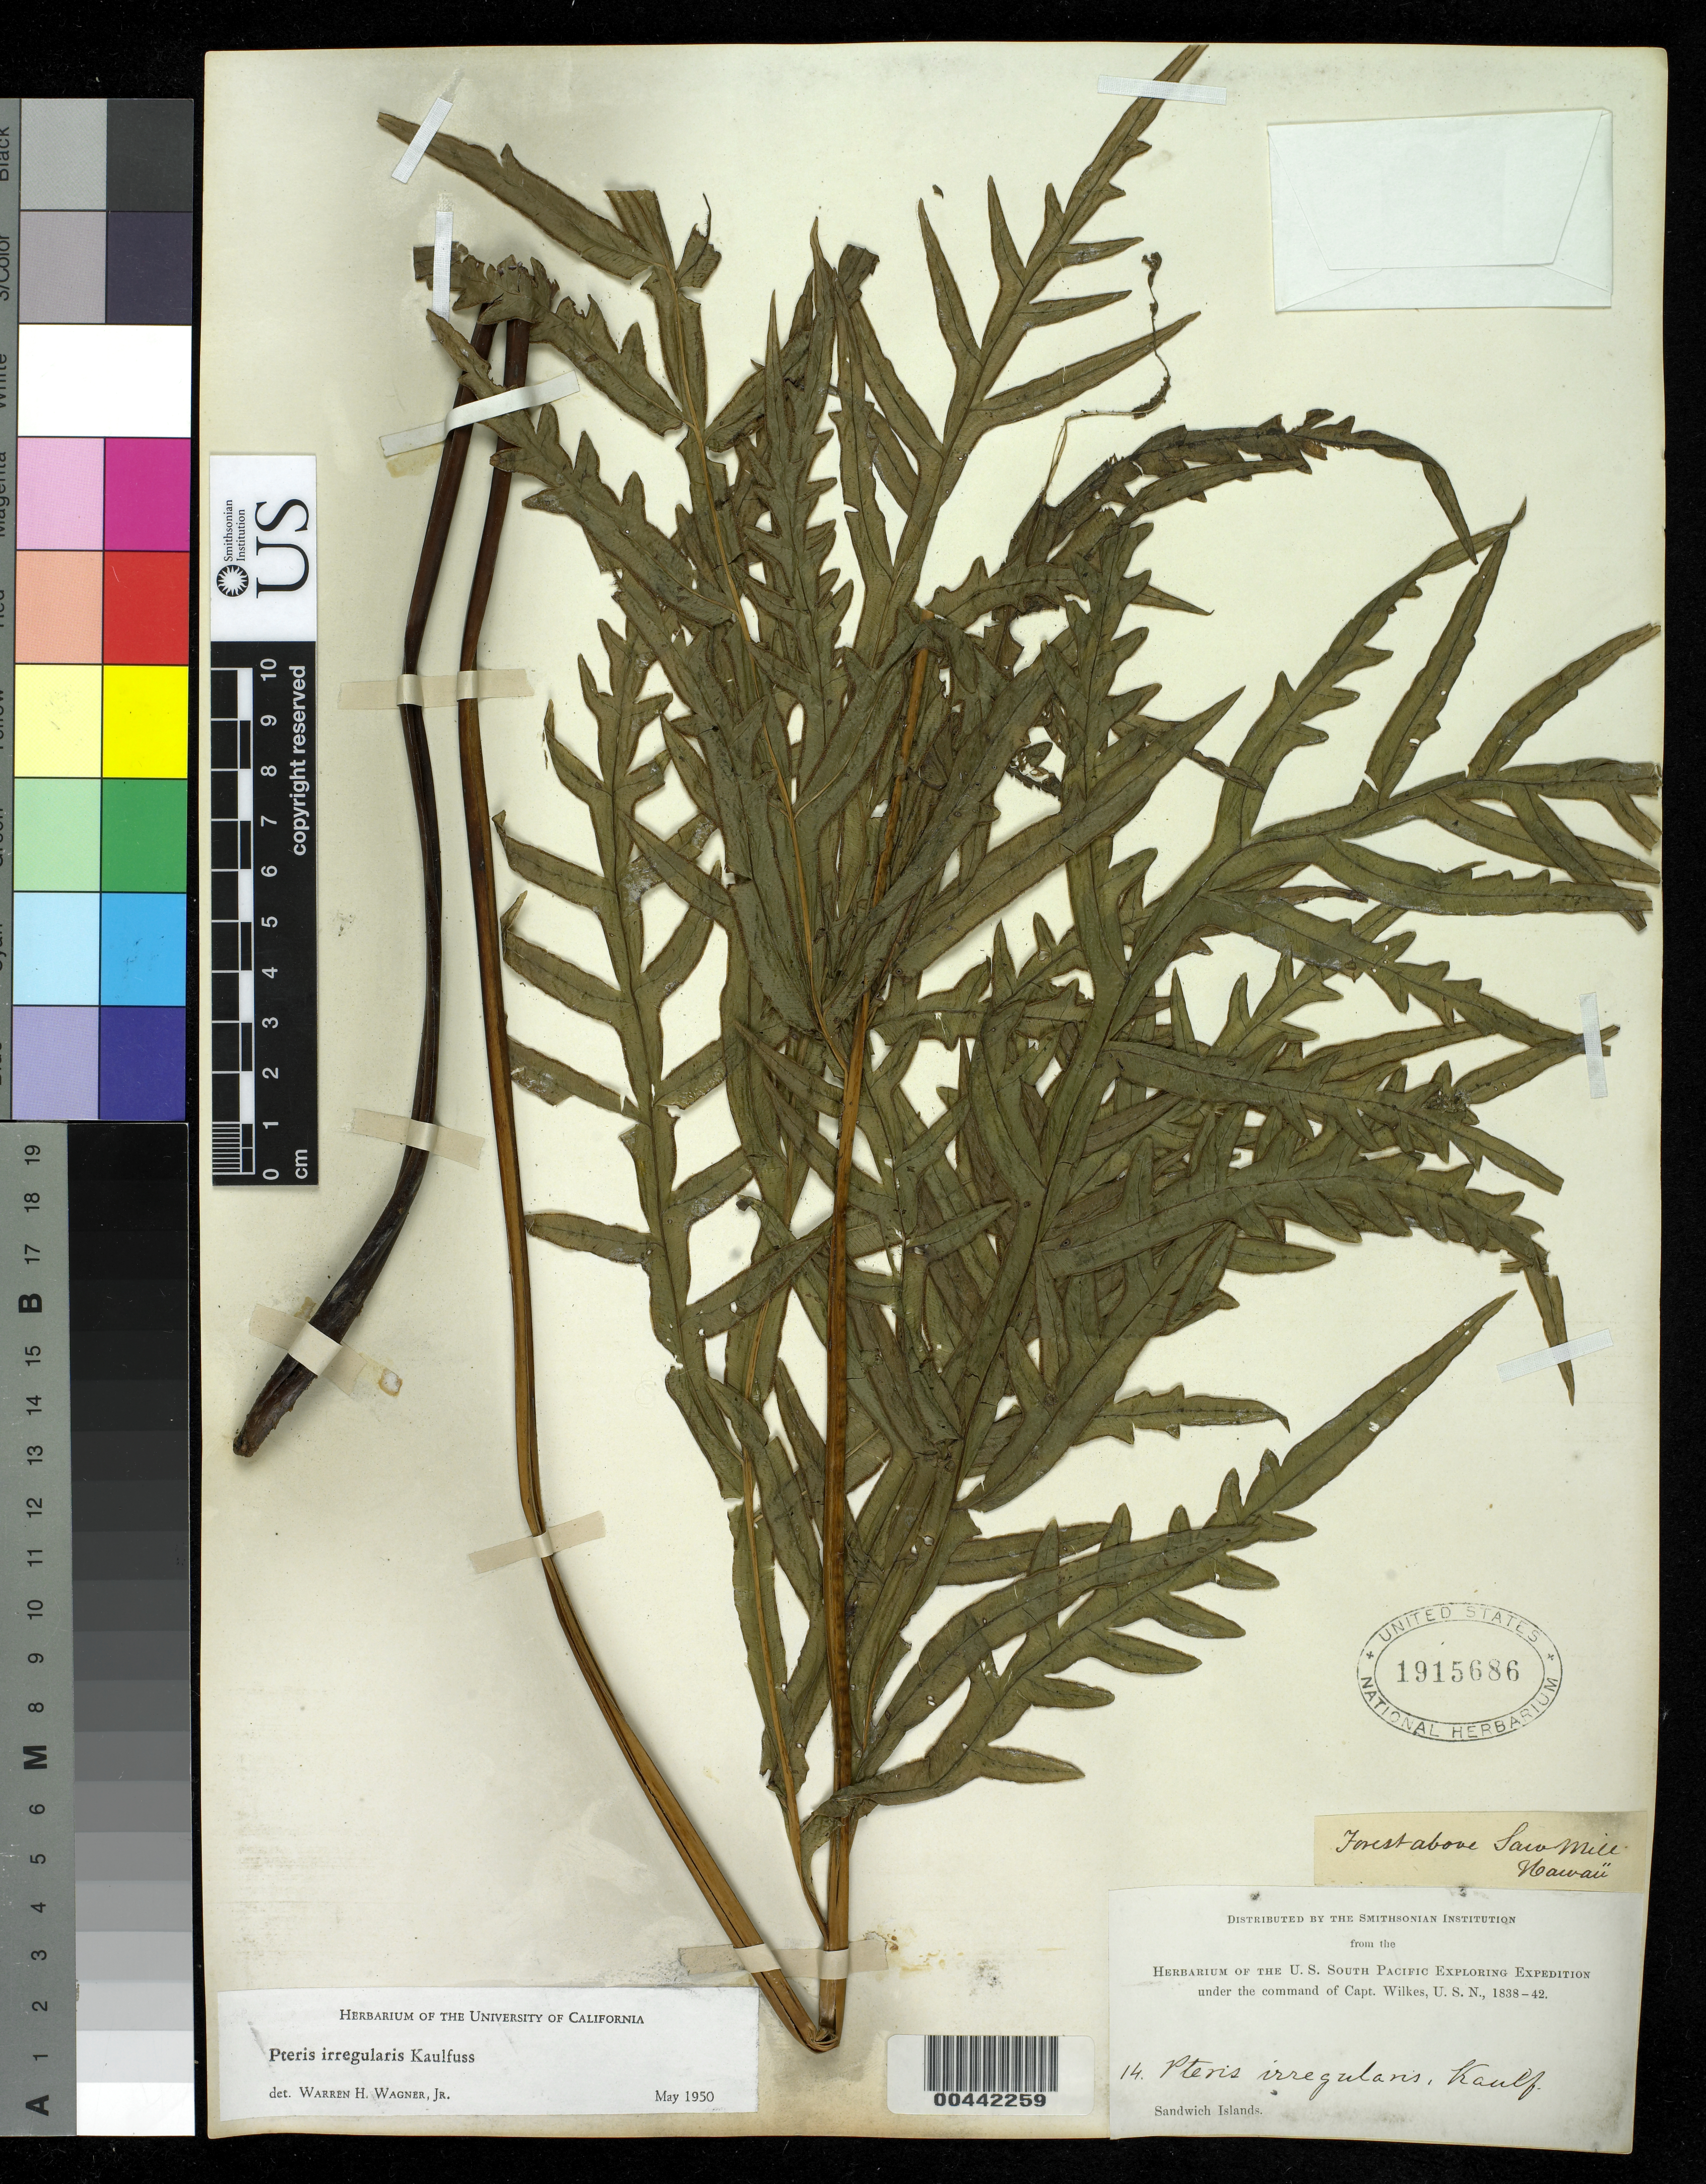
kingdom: Plantae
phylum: Tracheophyta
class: Polypodiopsida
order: Polypodiales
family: Pteridaceae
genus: Pteris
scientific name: Pteris irregularis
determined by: Wagner, W. H.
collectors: Wilkes Explor. Exped.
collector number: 14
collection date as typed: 1838 to -- --- 1842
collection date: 1838/1842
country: United States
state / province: Hawaii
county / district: Hawaii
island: Hawaii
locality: Sandwich Islands, forest above Saw Mill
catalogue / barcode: US 1915686